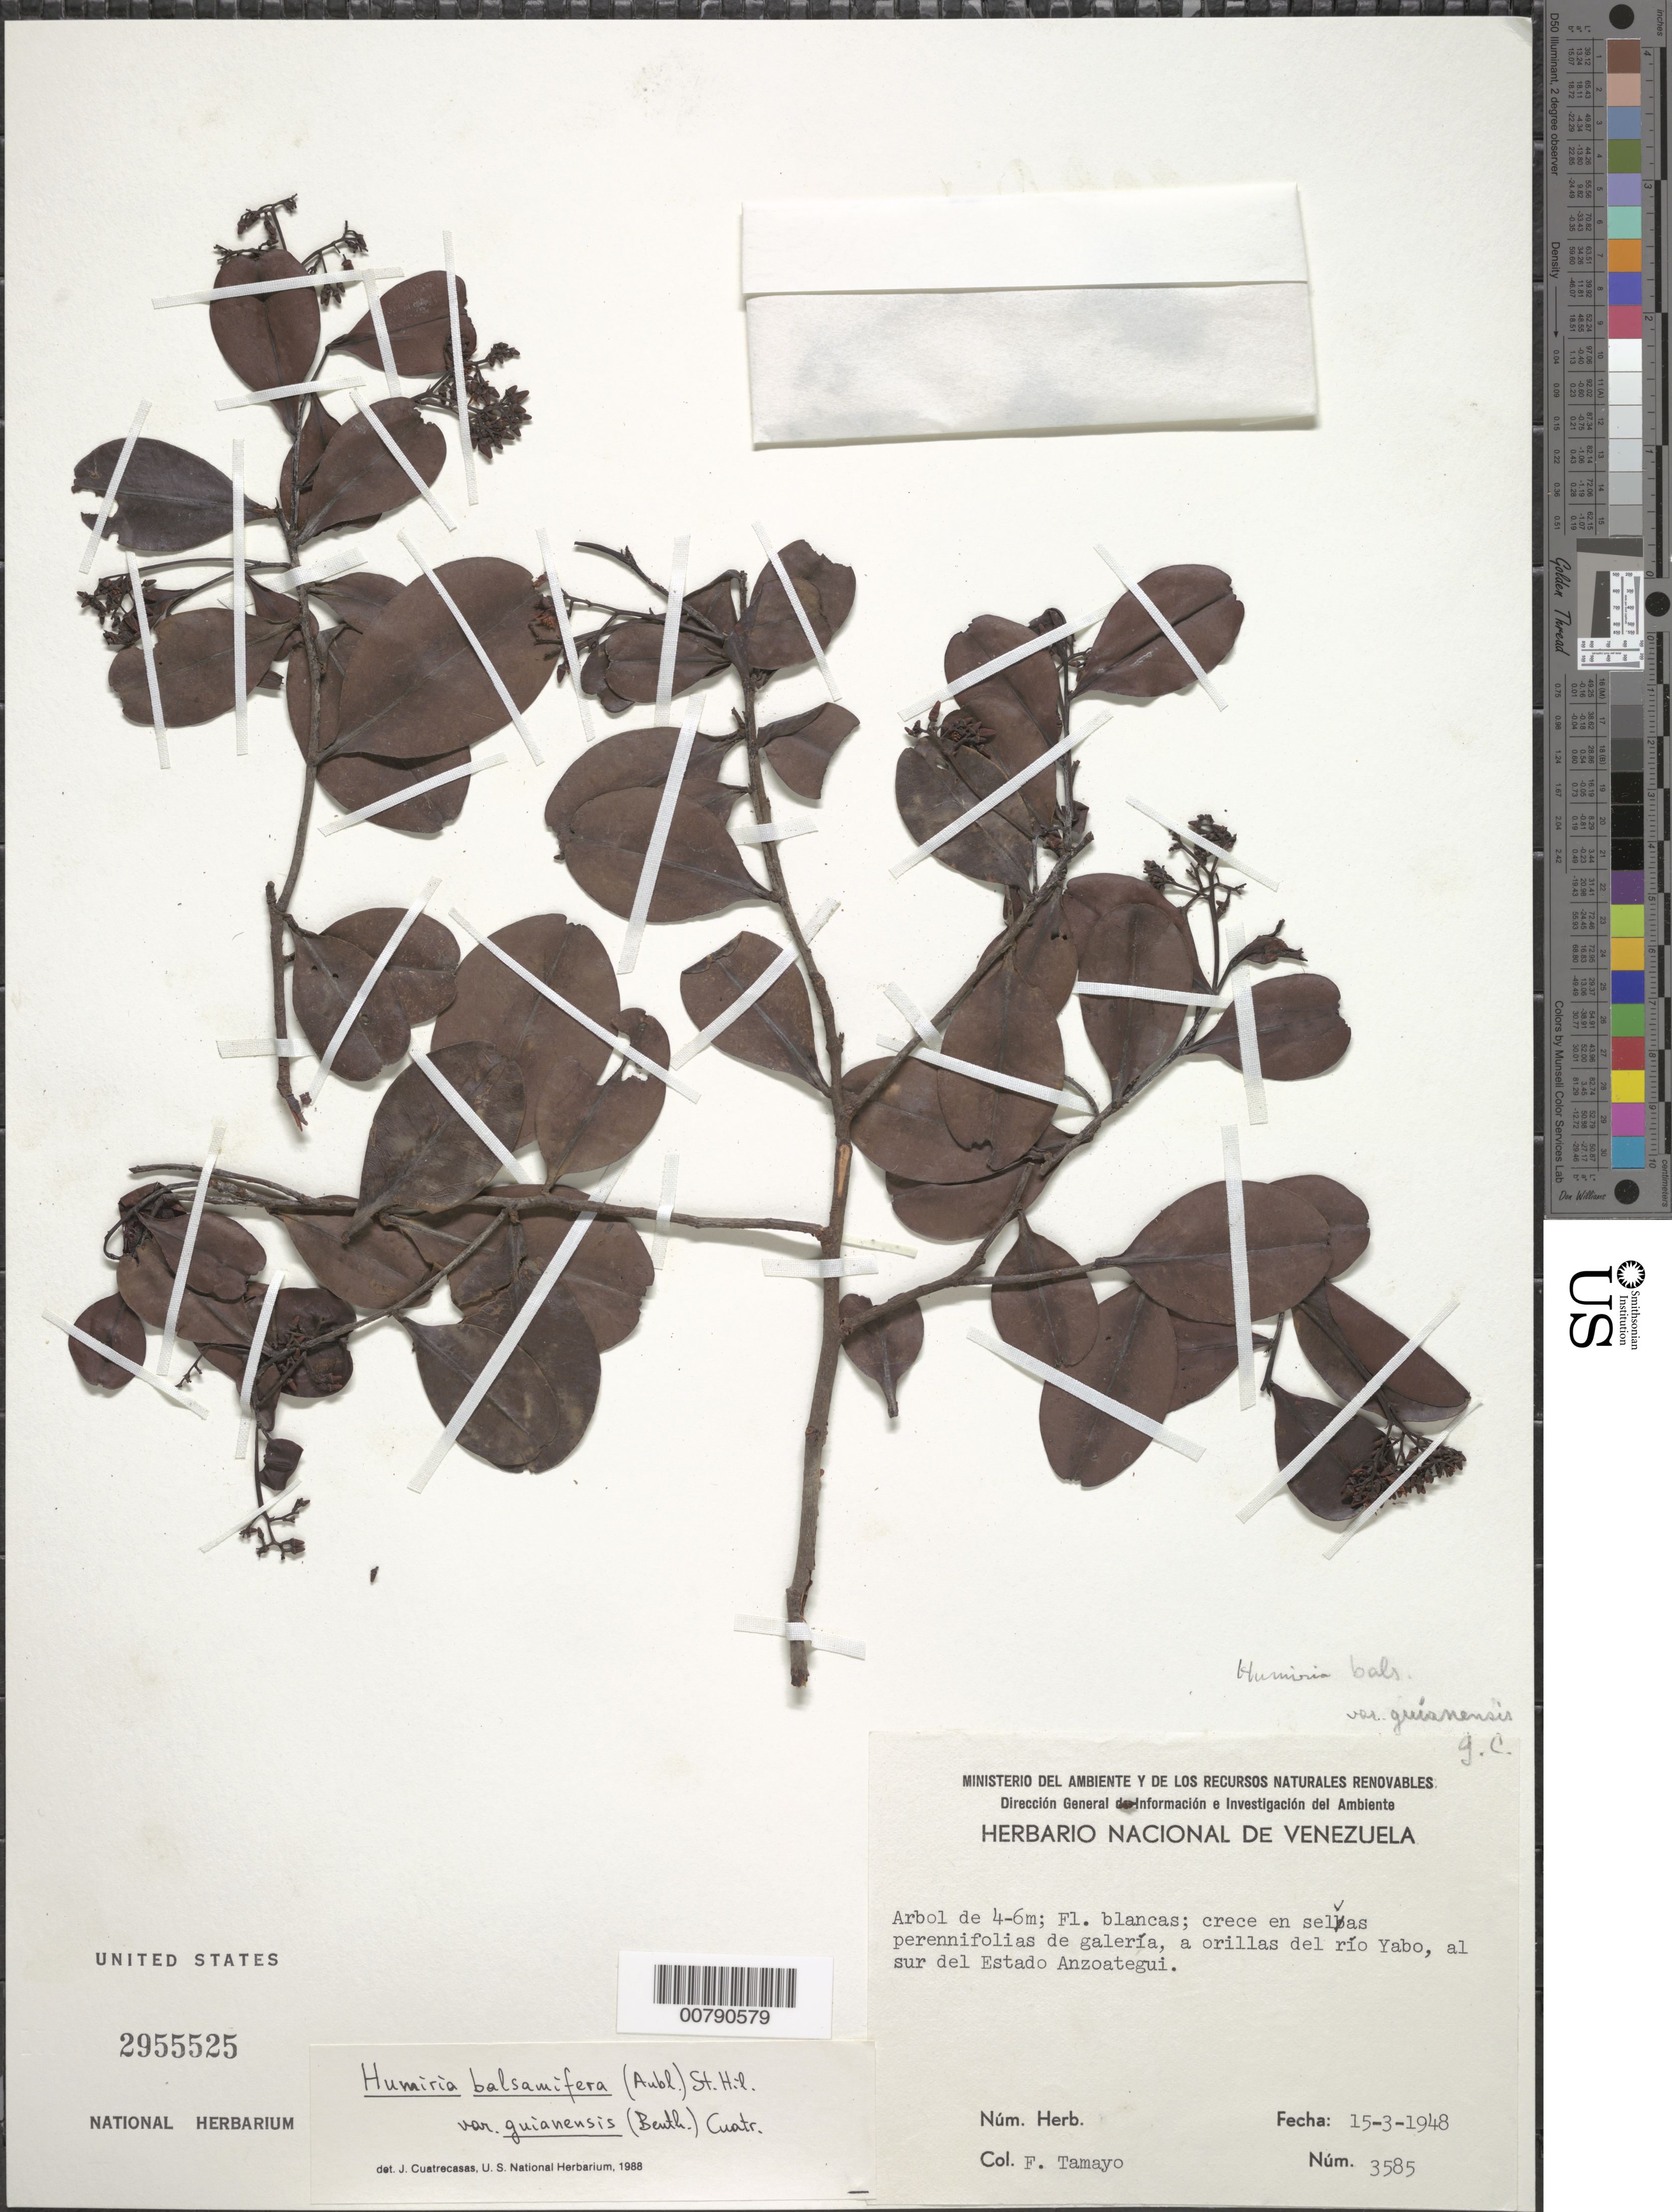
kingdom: Plantae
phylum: Tracheophyta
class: Magnoliopsida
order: Malpighiales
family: Humiriaceae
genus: Humiria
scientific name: Humiria balsamifera var. guianensis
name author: (Benth.) Cuatrec.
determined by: Cuatrecasas, J.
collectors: F. Tamayo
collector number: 3585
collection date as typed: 15-Mar-48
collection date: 1948-03-15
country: Venezuela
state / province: Bolívar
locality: Río Yabo, al sur del Estado Anzoategui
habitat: Orillas del río, en selvas perennifolias de galería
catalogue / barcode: US 2955525